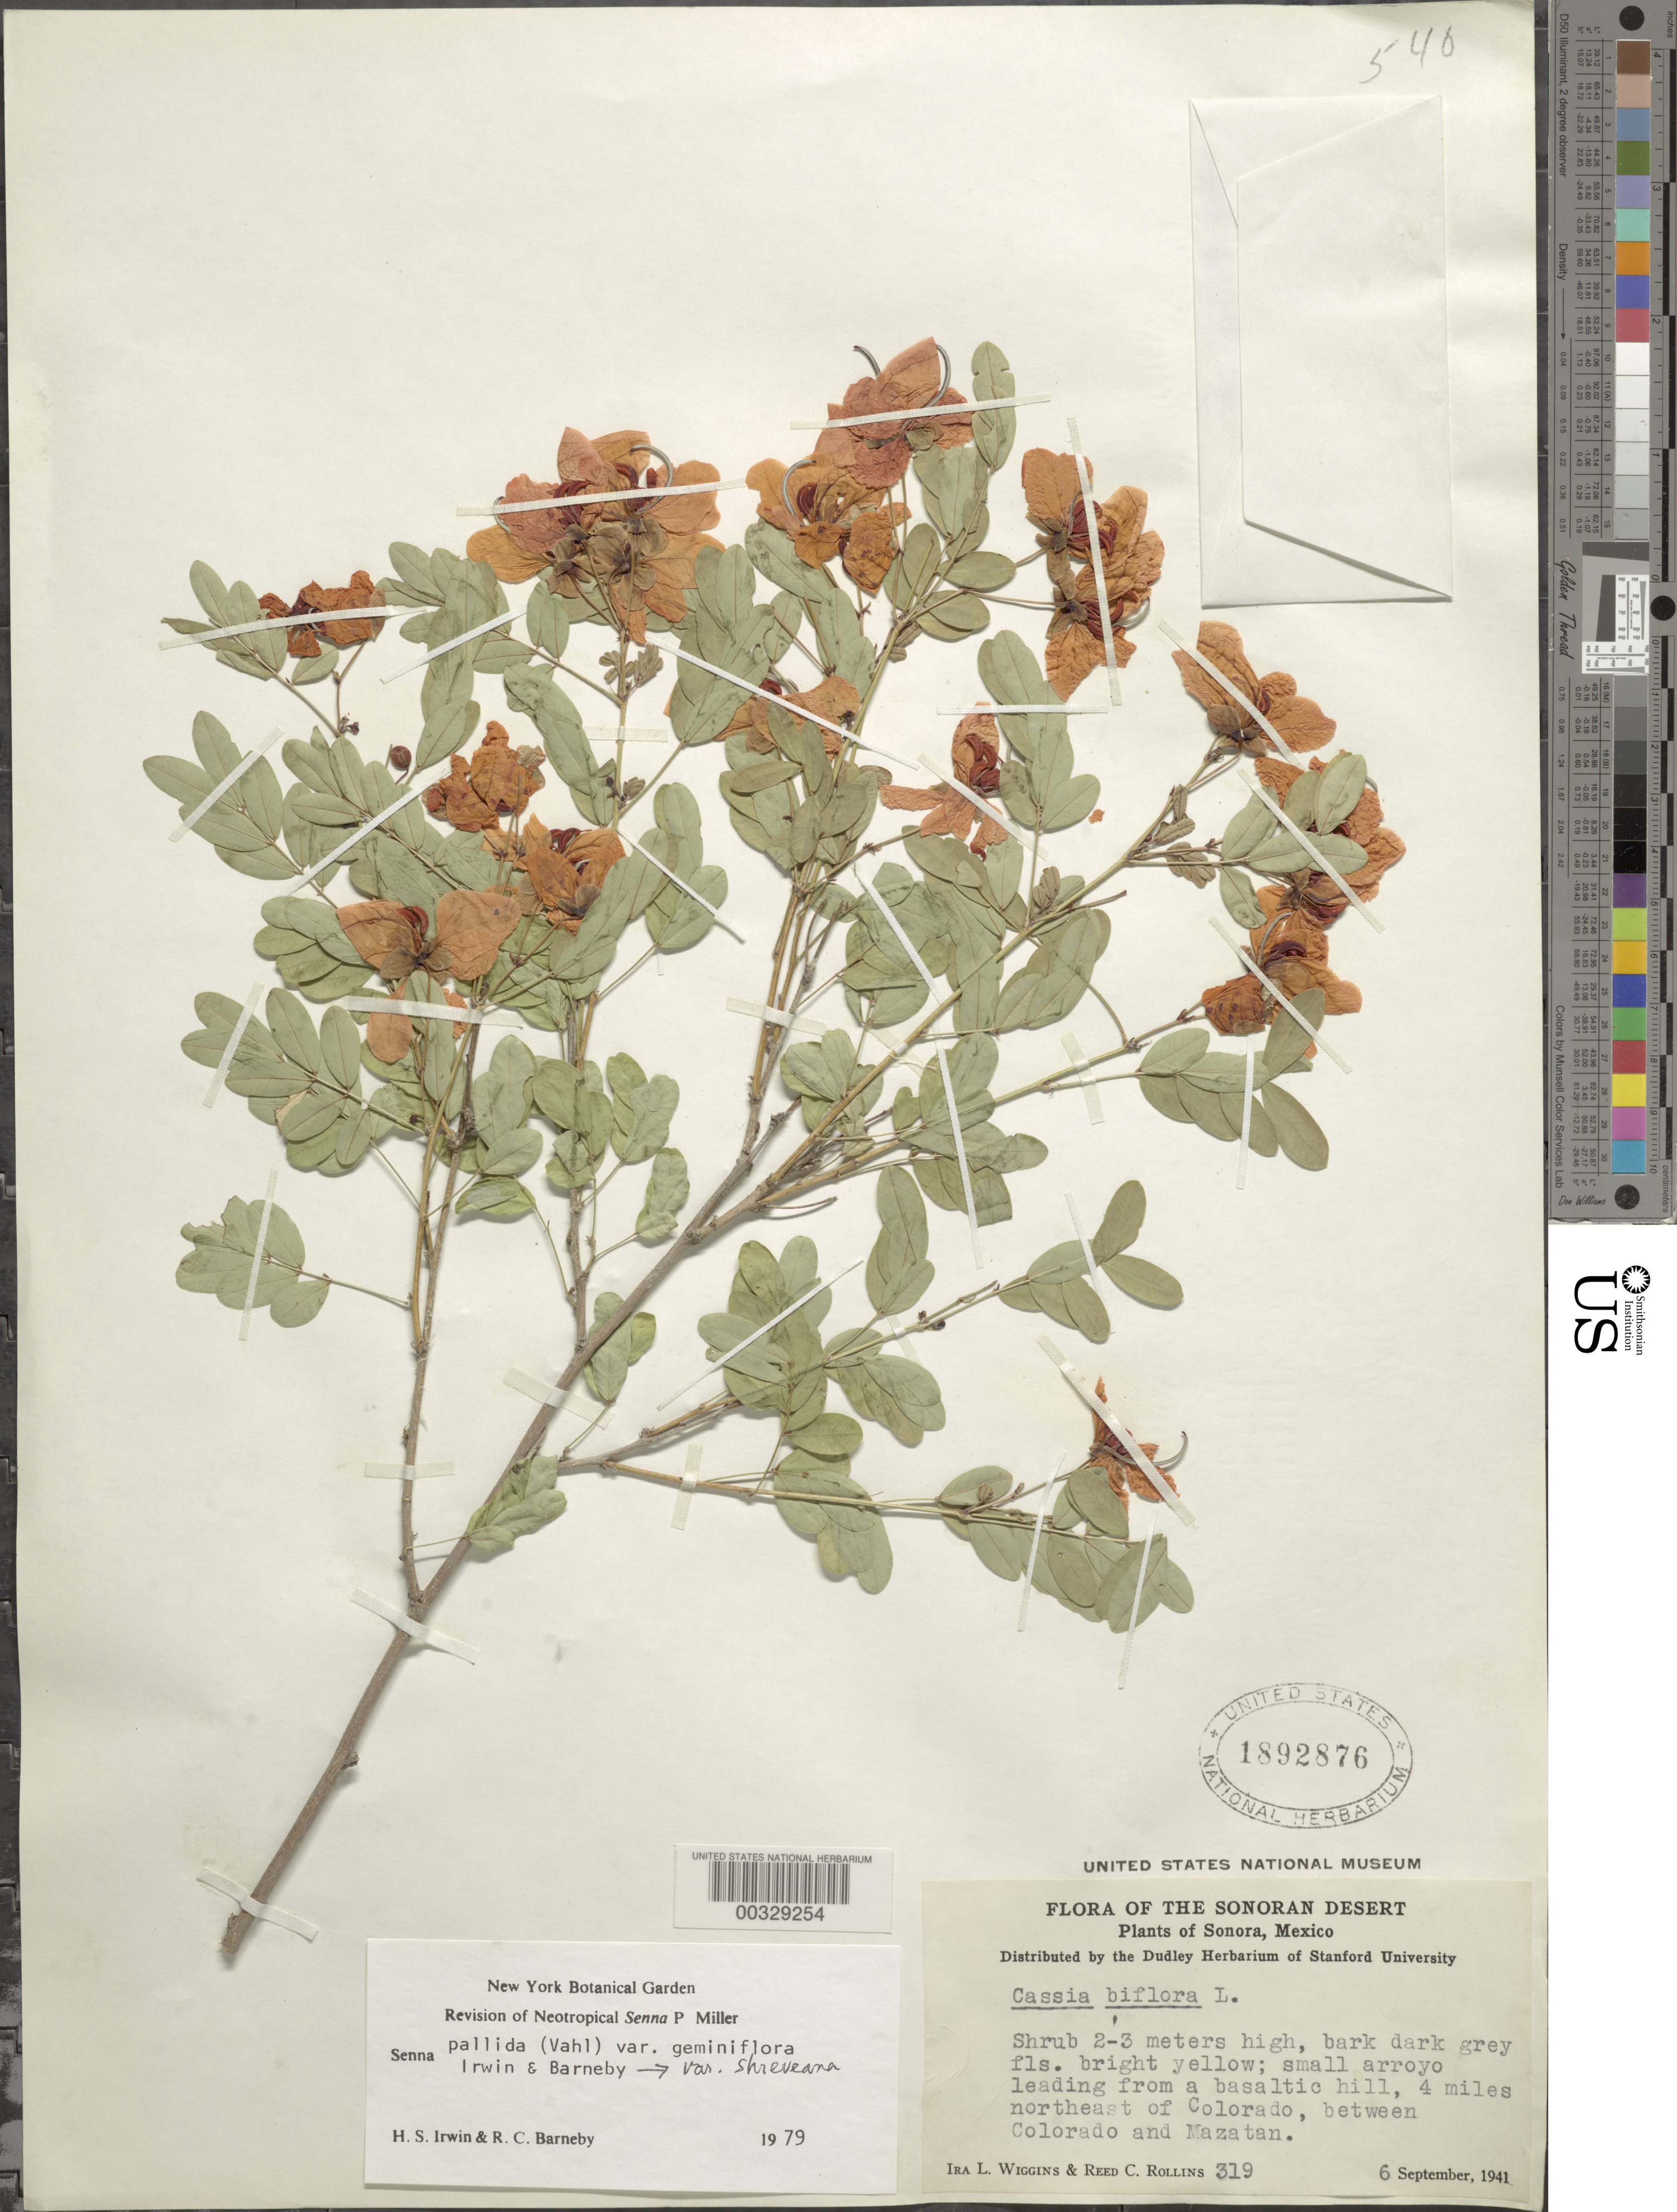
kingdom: Plantae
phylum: Tracheophyta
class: Magnoliopsida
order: Fabales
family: Fabaceae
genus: Senna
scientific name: Senna pallida var. geminiflora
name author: H.S. Irwin & Barneby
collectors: I. L. Wiggins & R. C. Rollins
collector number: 319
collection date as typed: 06 Sep 1941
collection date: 1941-09-06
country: Mexico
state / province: Sonora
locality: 4 mi NE of Colorado, between Colorado and Mazatan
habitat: Small arroyo leading from a basaltic hill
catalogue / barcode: US 1892876